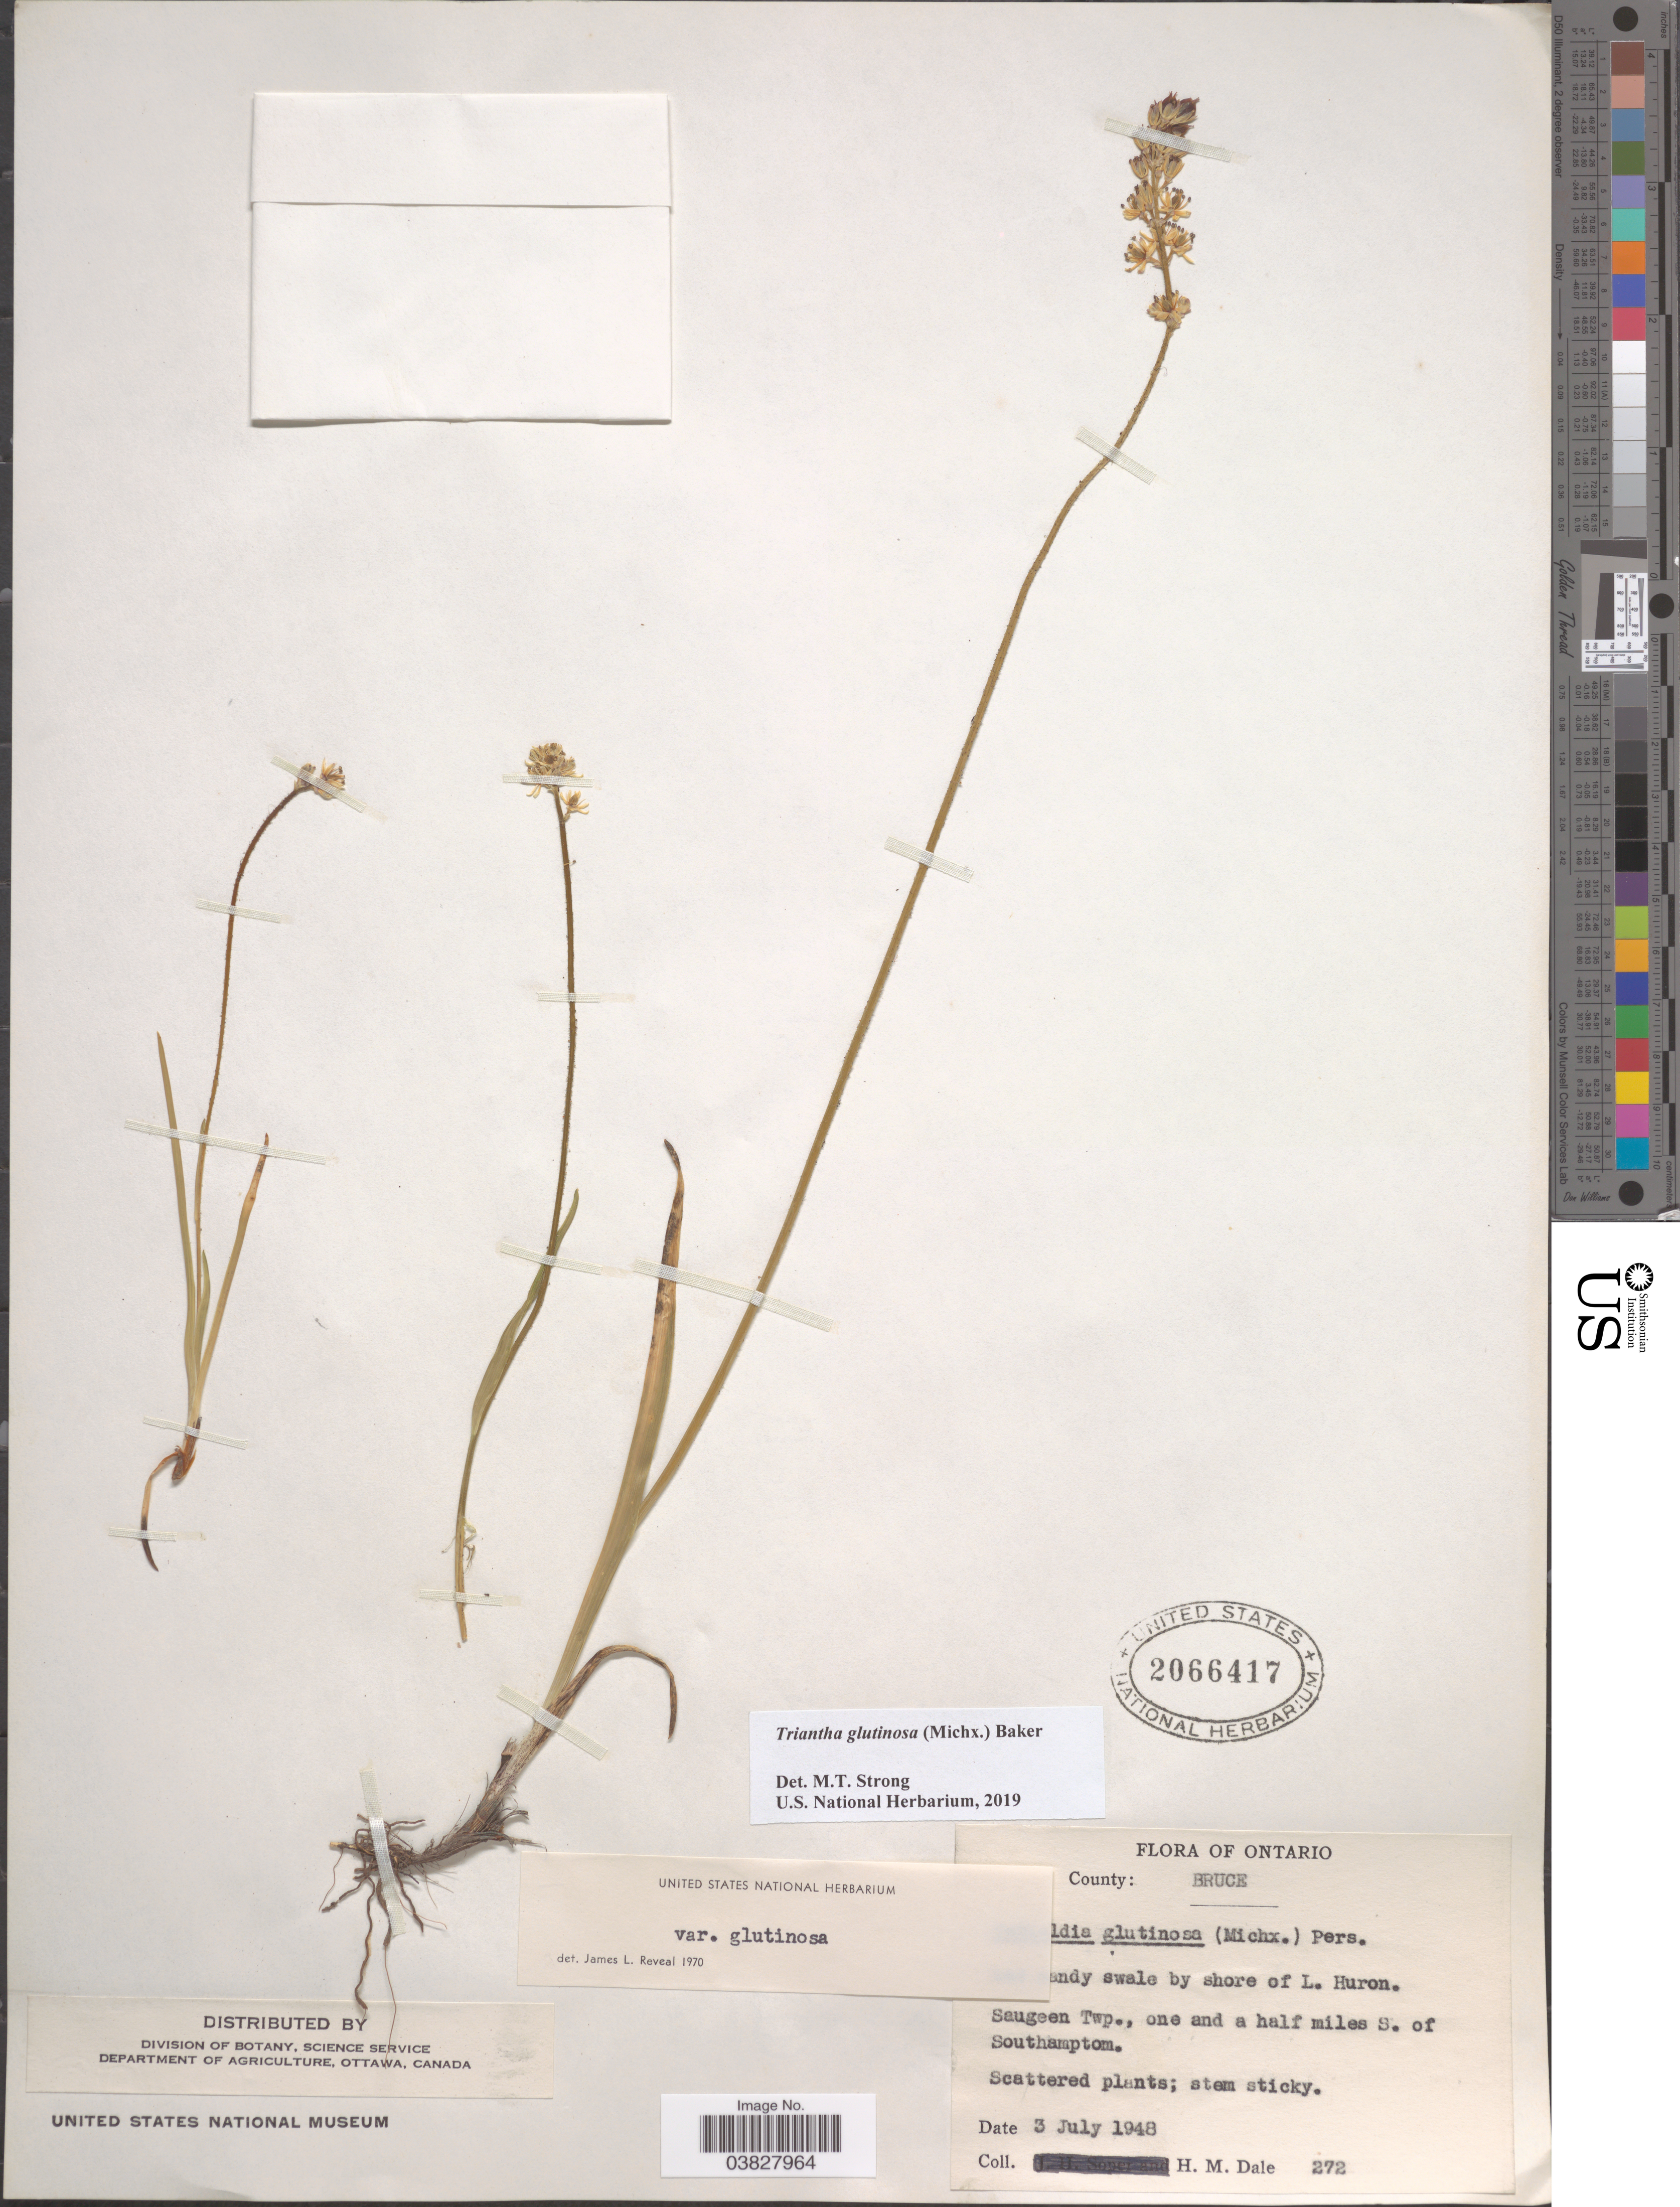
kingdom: Plantae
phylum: Tracheophyta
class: Liliopsida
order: Alismatales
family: Tofieldiaceae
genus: Triantha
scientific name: Triantha glutinosa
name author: (Michx.) Baker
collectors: H. M. Dale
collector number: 272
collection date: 1948-07-03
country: Canada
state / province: Ontario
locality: County: Bruce. By shore of L. Huron. Saugeen Twp., one and a half miles S. of Southamptom.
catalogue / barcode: US 2066417